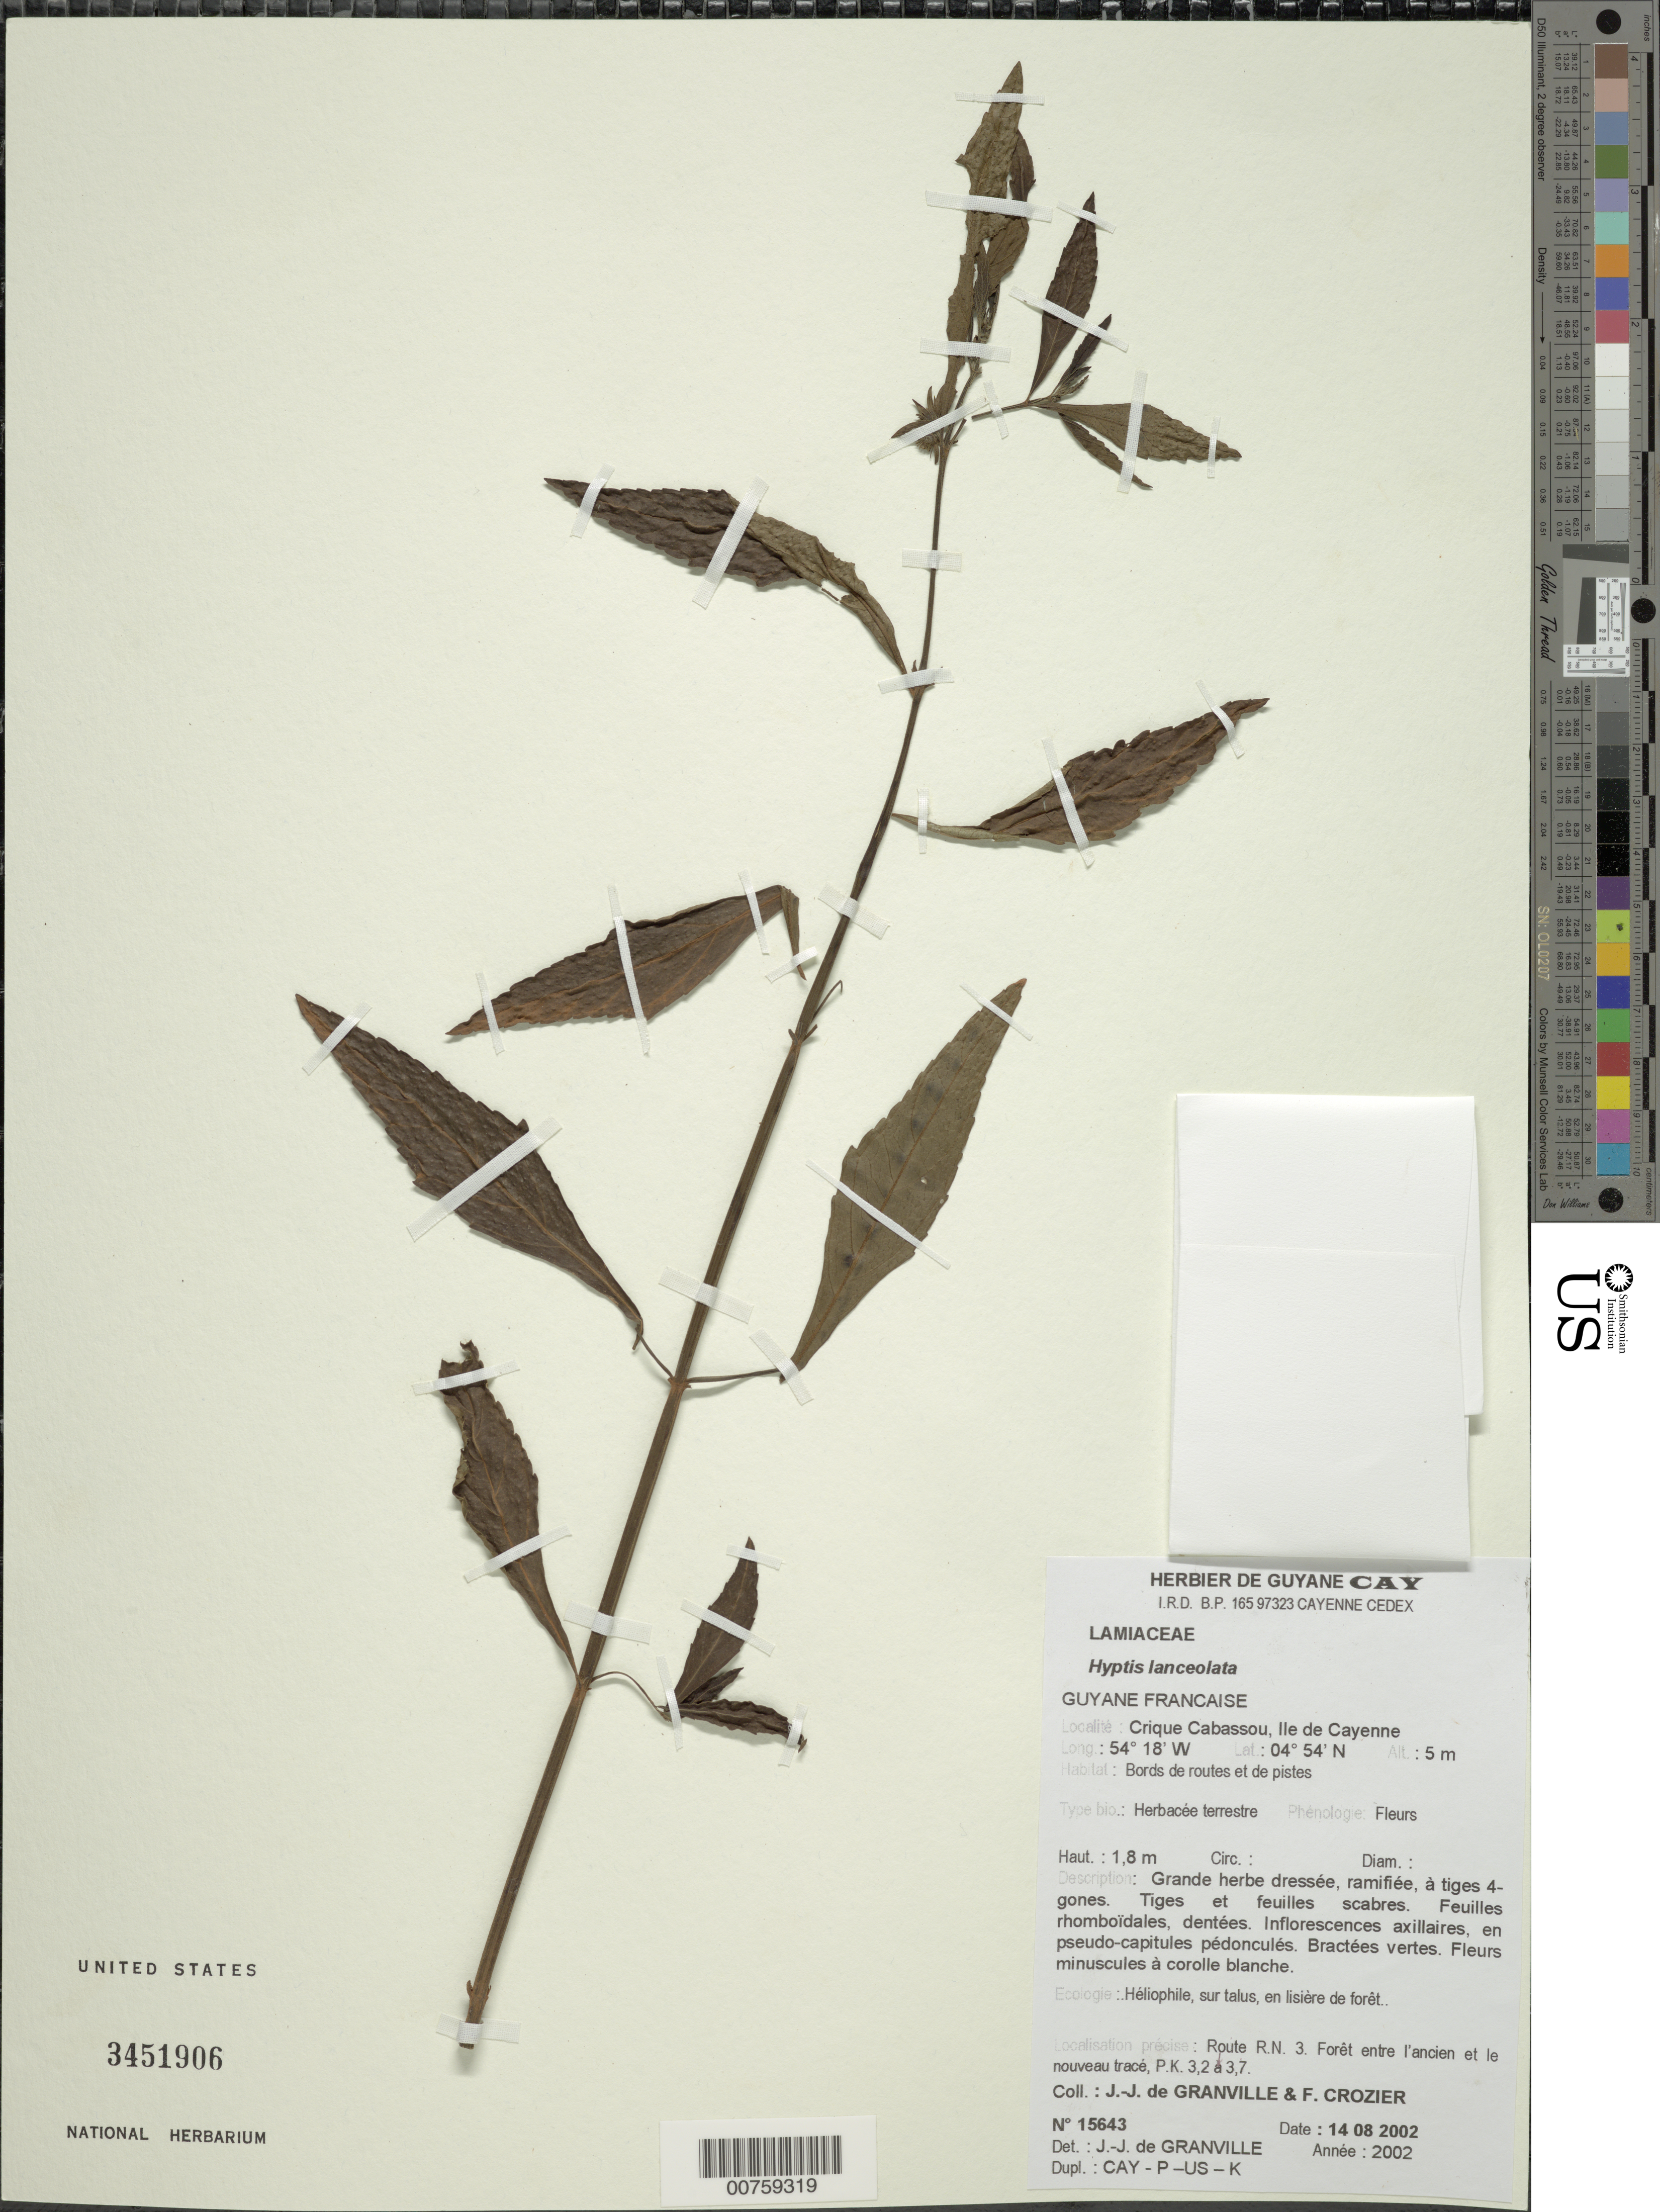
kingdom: Plantae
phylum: Tracheophyta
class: Magnoliopsida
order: Lamiales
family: Lamiaceae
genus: Hyptis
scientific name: Hyptis lanceolata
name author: Poir.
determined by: Granville, J. J. de, (CAY), Institut de Recherche pour le Developpement (IRD) (FRENCH GUIANA)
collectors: J.-J. de Granville & F. Crozier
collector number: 15643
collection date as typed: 14-Aug-02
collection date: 2002-08-14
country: French Guiana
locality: Crique Cabassou, Ile de Cayenne, Route R.N. 3, nouveau trace, PK 3.2-3.7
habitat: Bords de routes et de pistes; heliophile, sur talus, en lisière de forêt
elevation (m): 5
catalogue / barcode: US 3451906